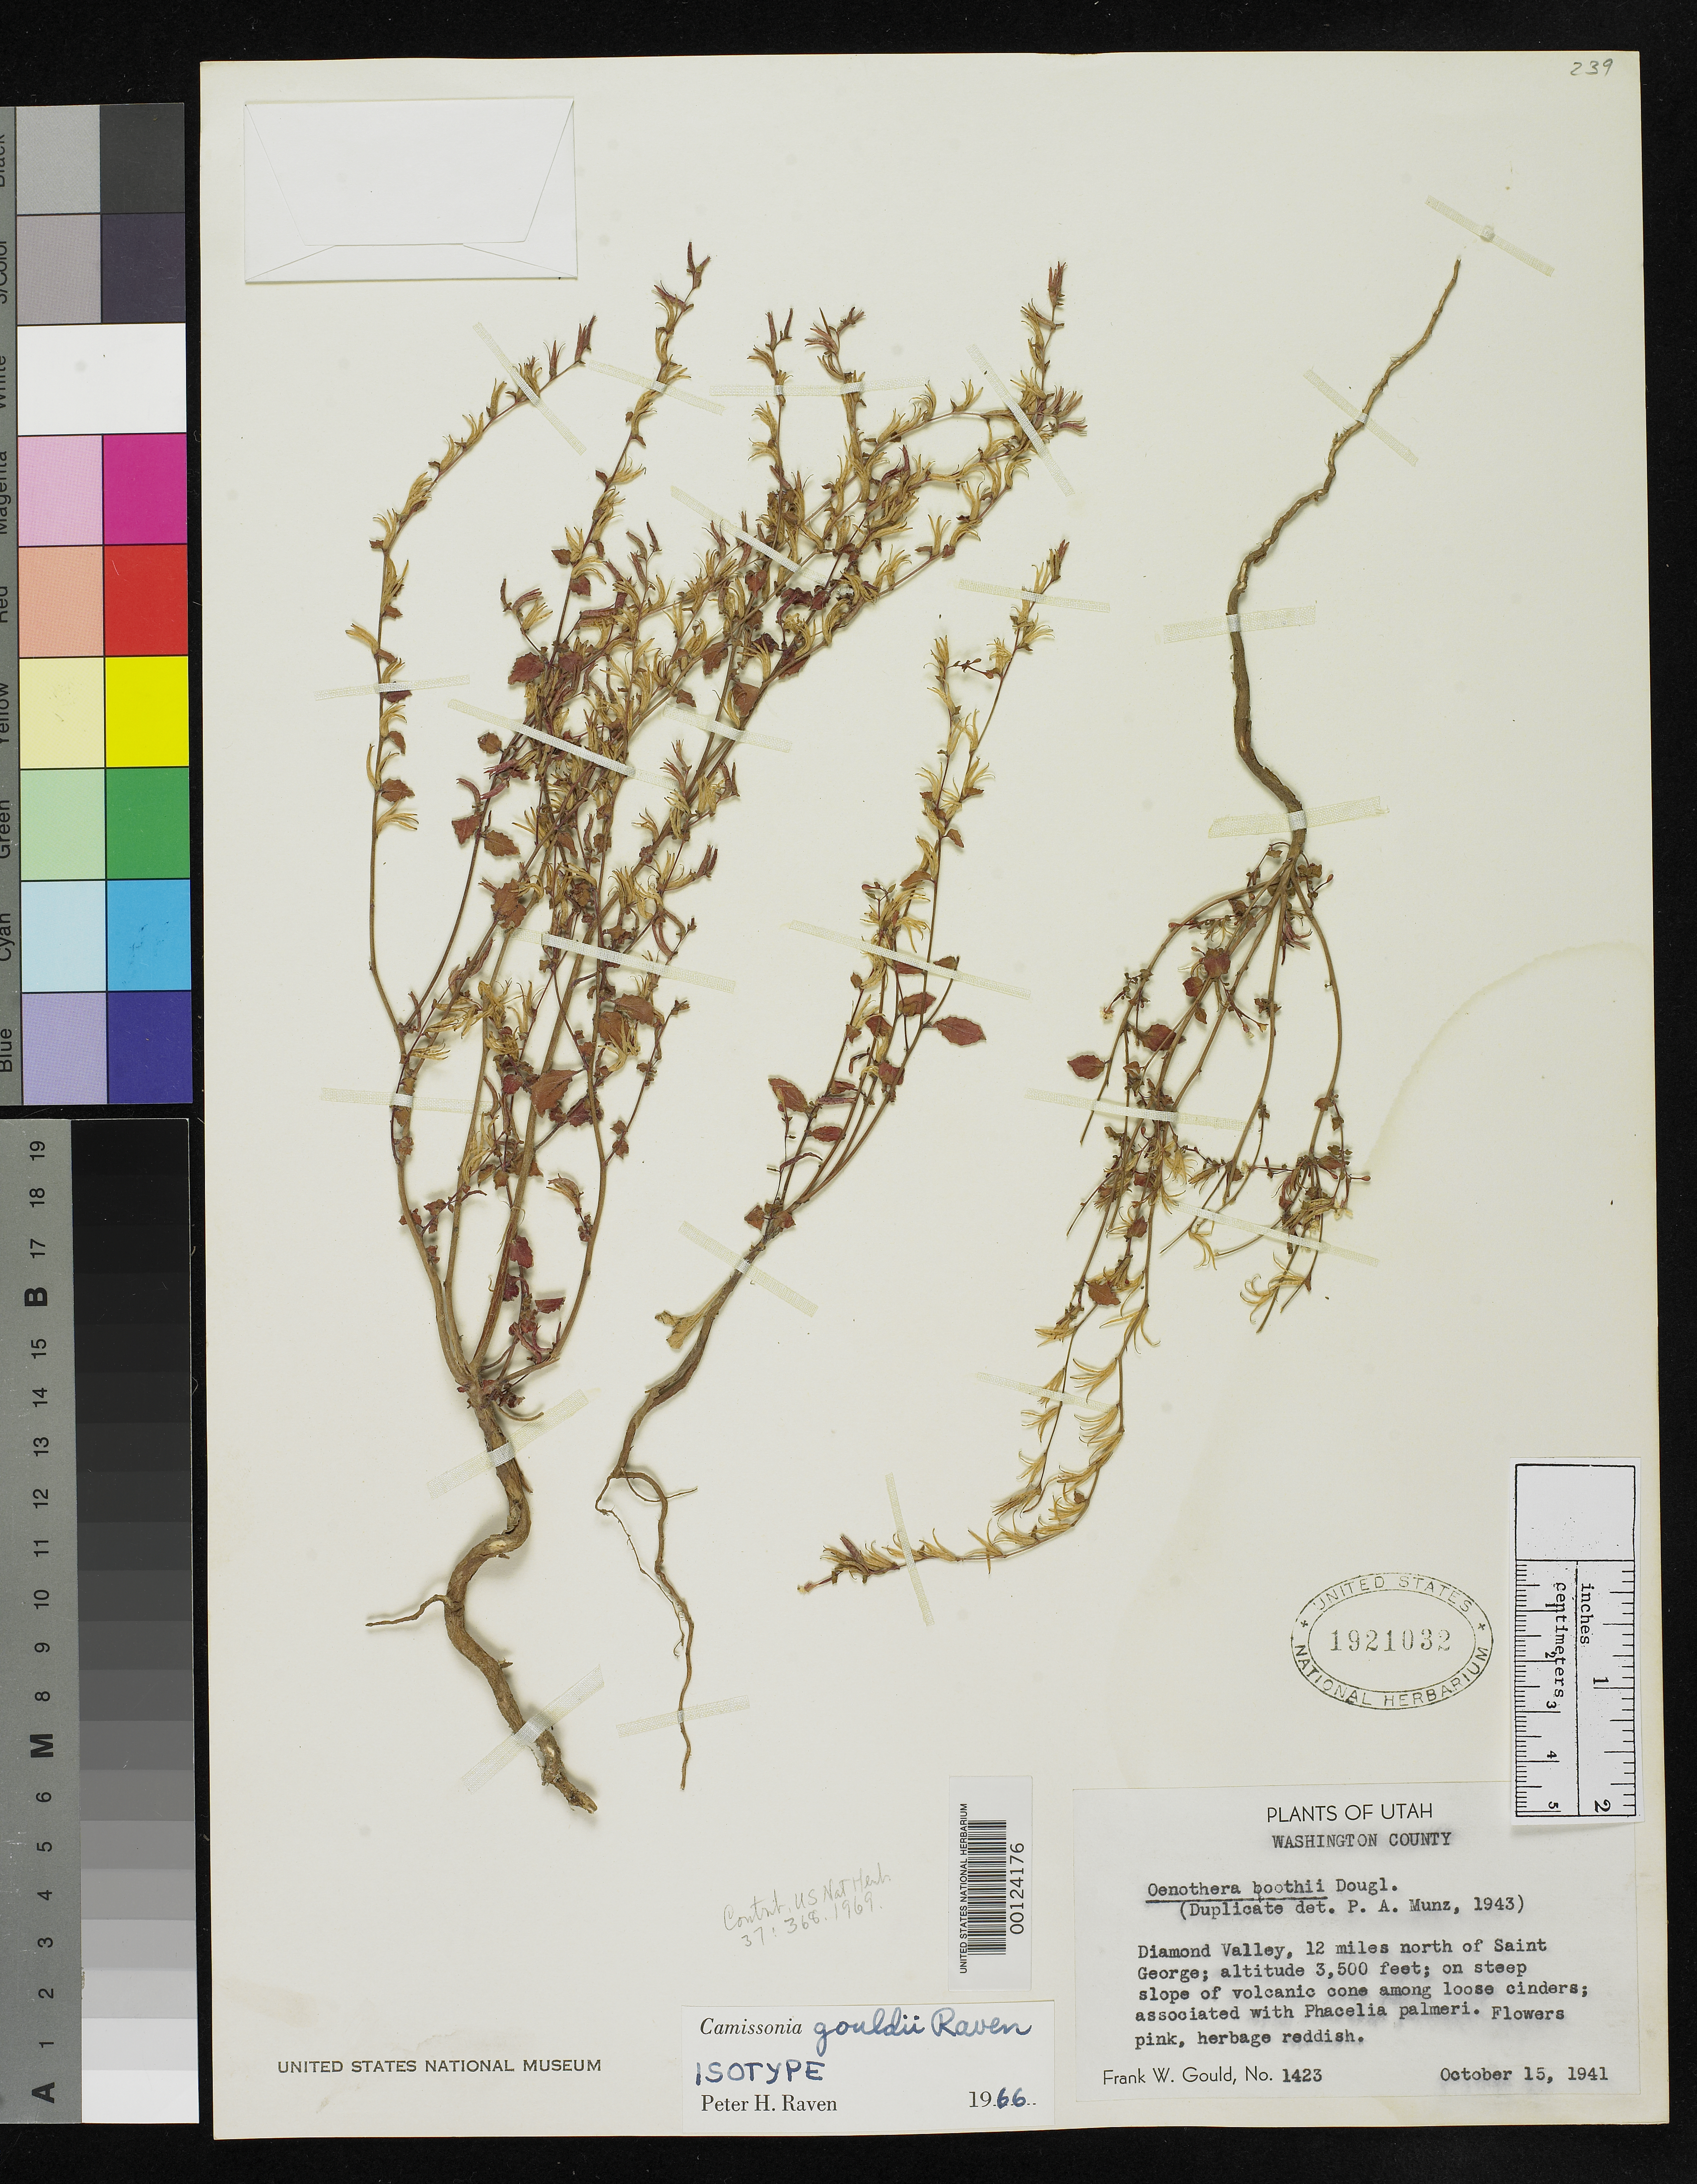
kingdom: Plantae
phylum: Tracheophyta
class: Magnoliopsida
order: Myrtales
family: Onagraceae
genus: Camissonia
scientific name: Camissonia gouldii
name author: P.H. Raven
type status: Isotype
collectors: F. W. Gould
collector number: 1423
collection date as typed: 15 Oct 1941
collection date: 1941-10-15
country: United States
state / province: Utah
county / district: Washington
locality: Diamond Valley, north of St. George.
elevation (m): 1067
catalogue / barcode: US 1921032